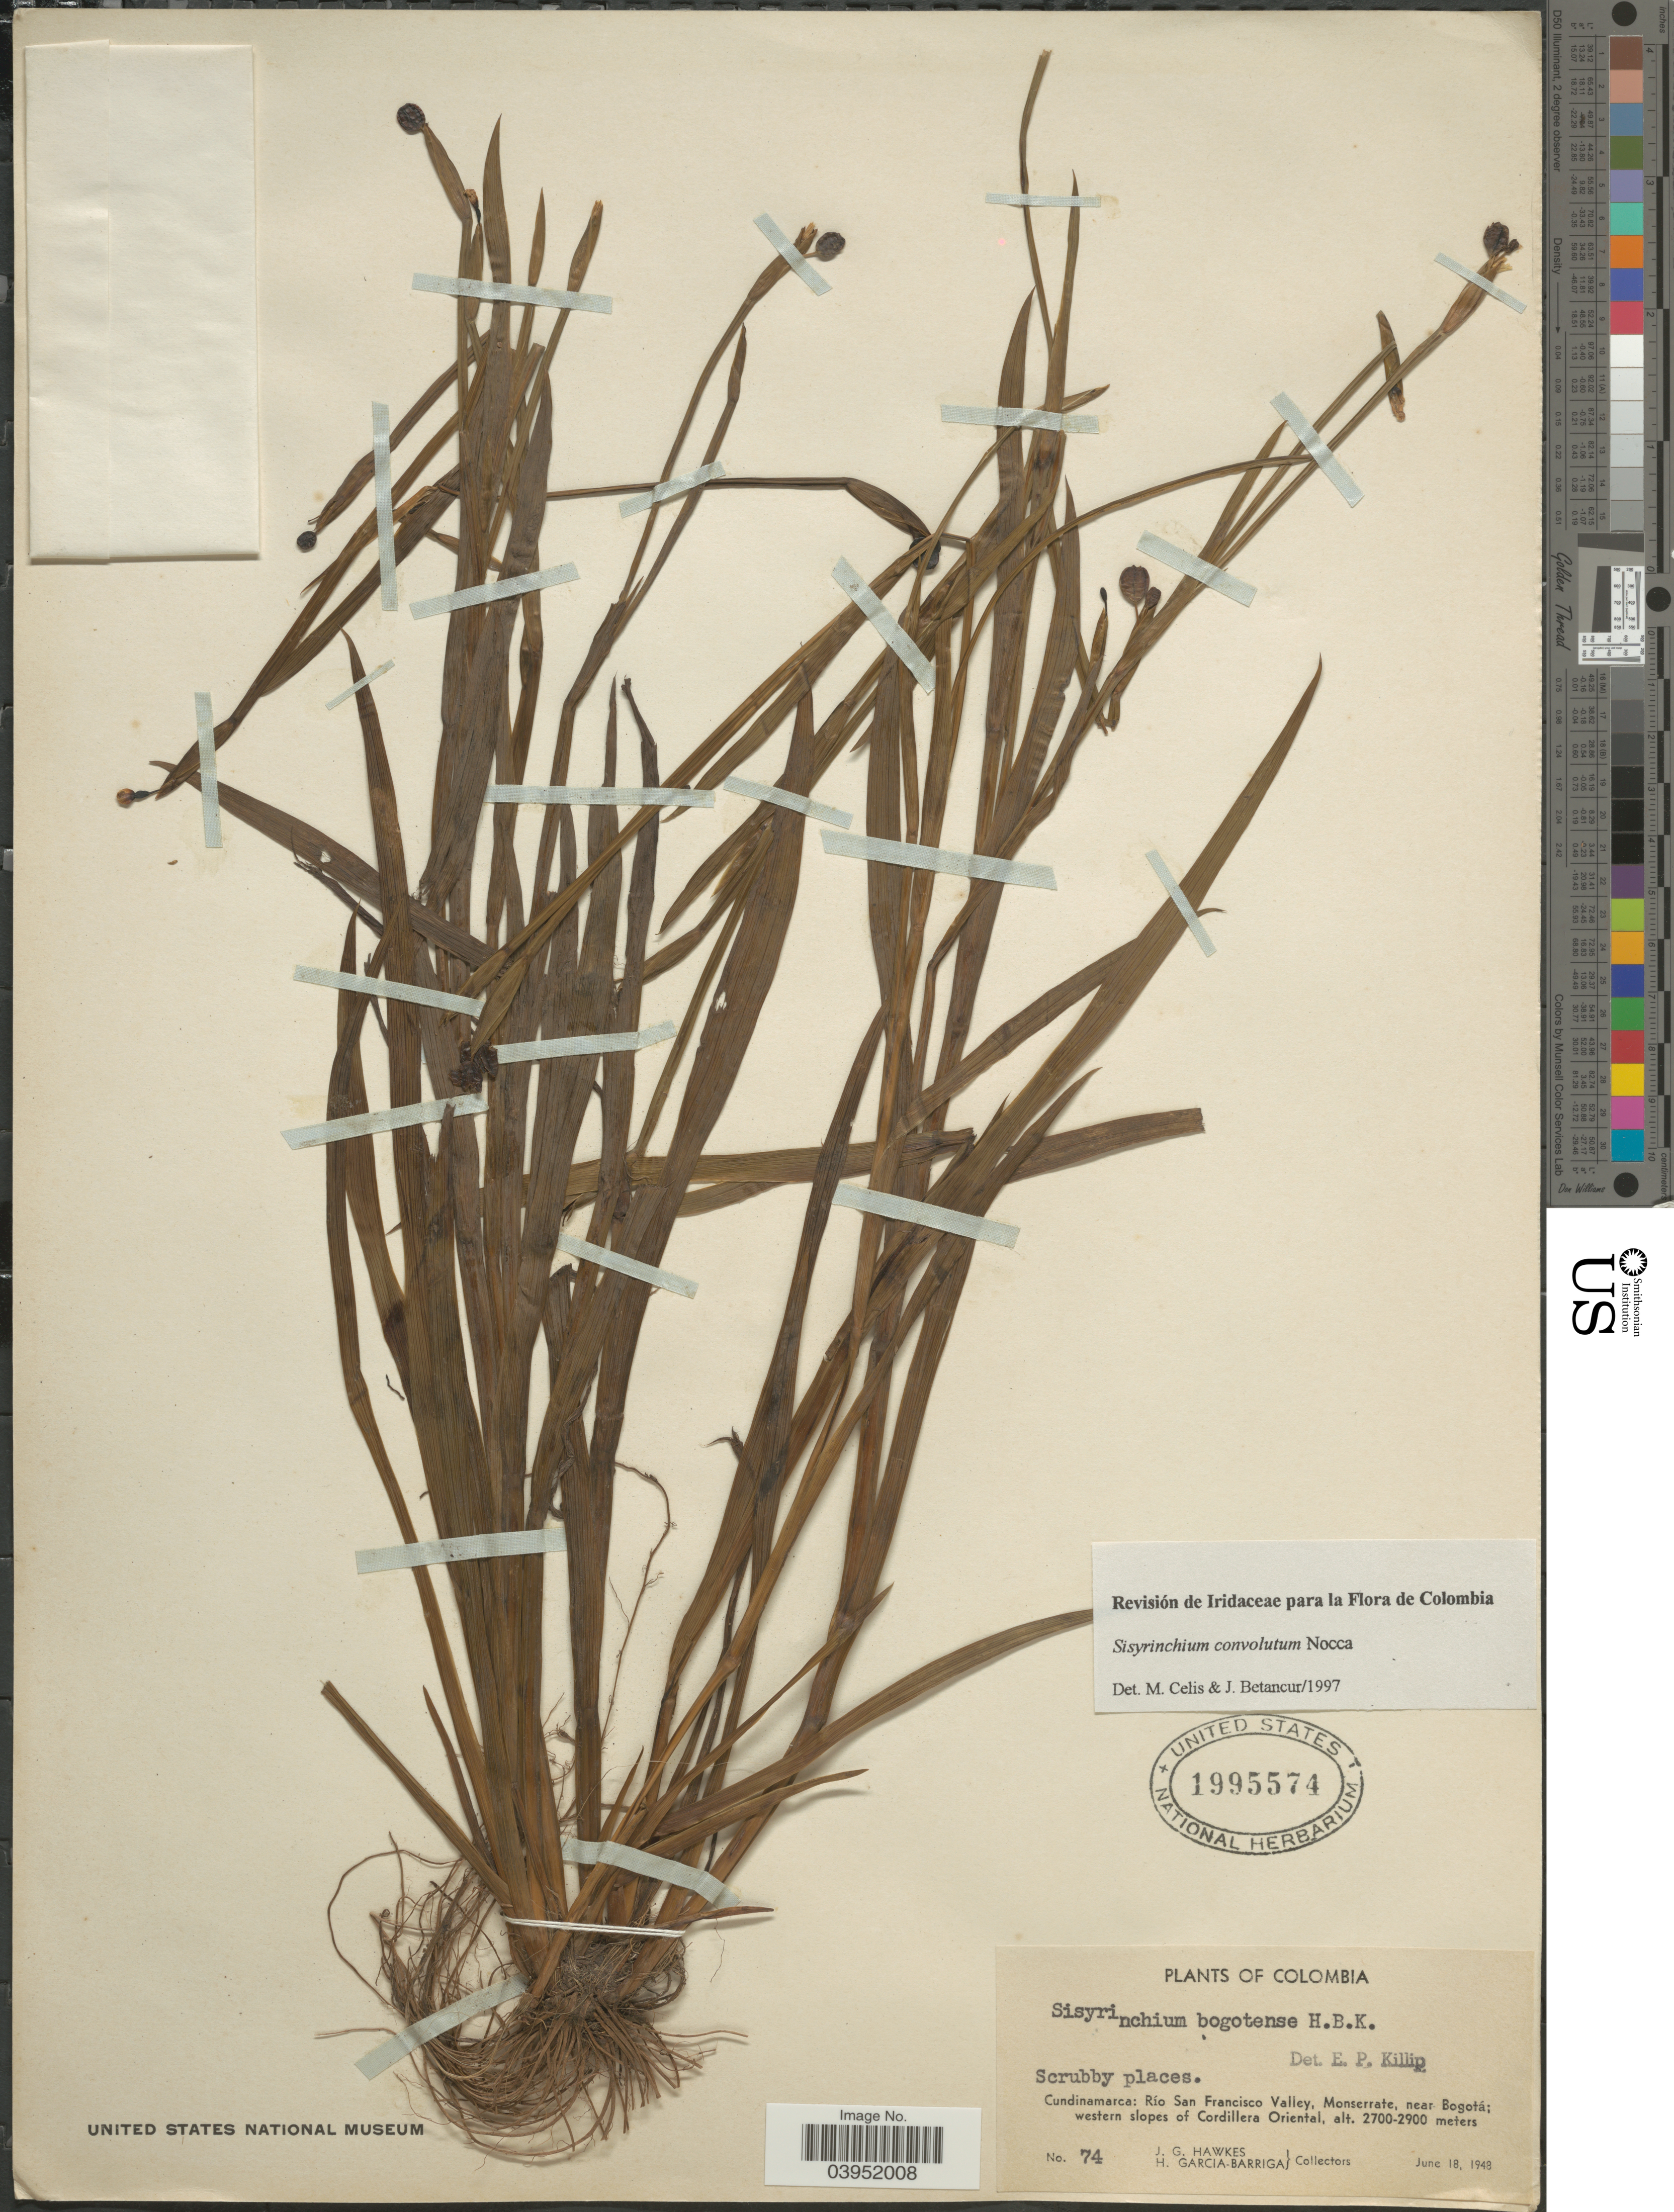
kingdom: Plantae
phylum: Tracheophyta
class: Liliopsida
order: Asparagales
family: Iridaceae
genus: Sisyrinchium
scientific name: Sisyrinchium convolutum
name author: Nocca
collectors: J. Hawkes & H. García Barriga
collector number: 74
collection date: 1948-06-18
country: Colombia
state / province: Cundinamarca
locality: Río San Francisco Valley, Monserrate, near Bogotá; western slopes of Cordillera Oriental.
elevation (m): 2700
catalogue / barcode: US 1995574